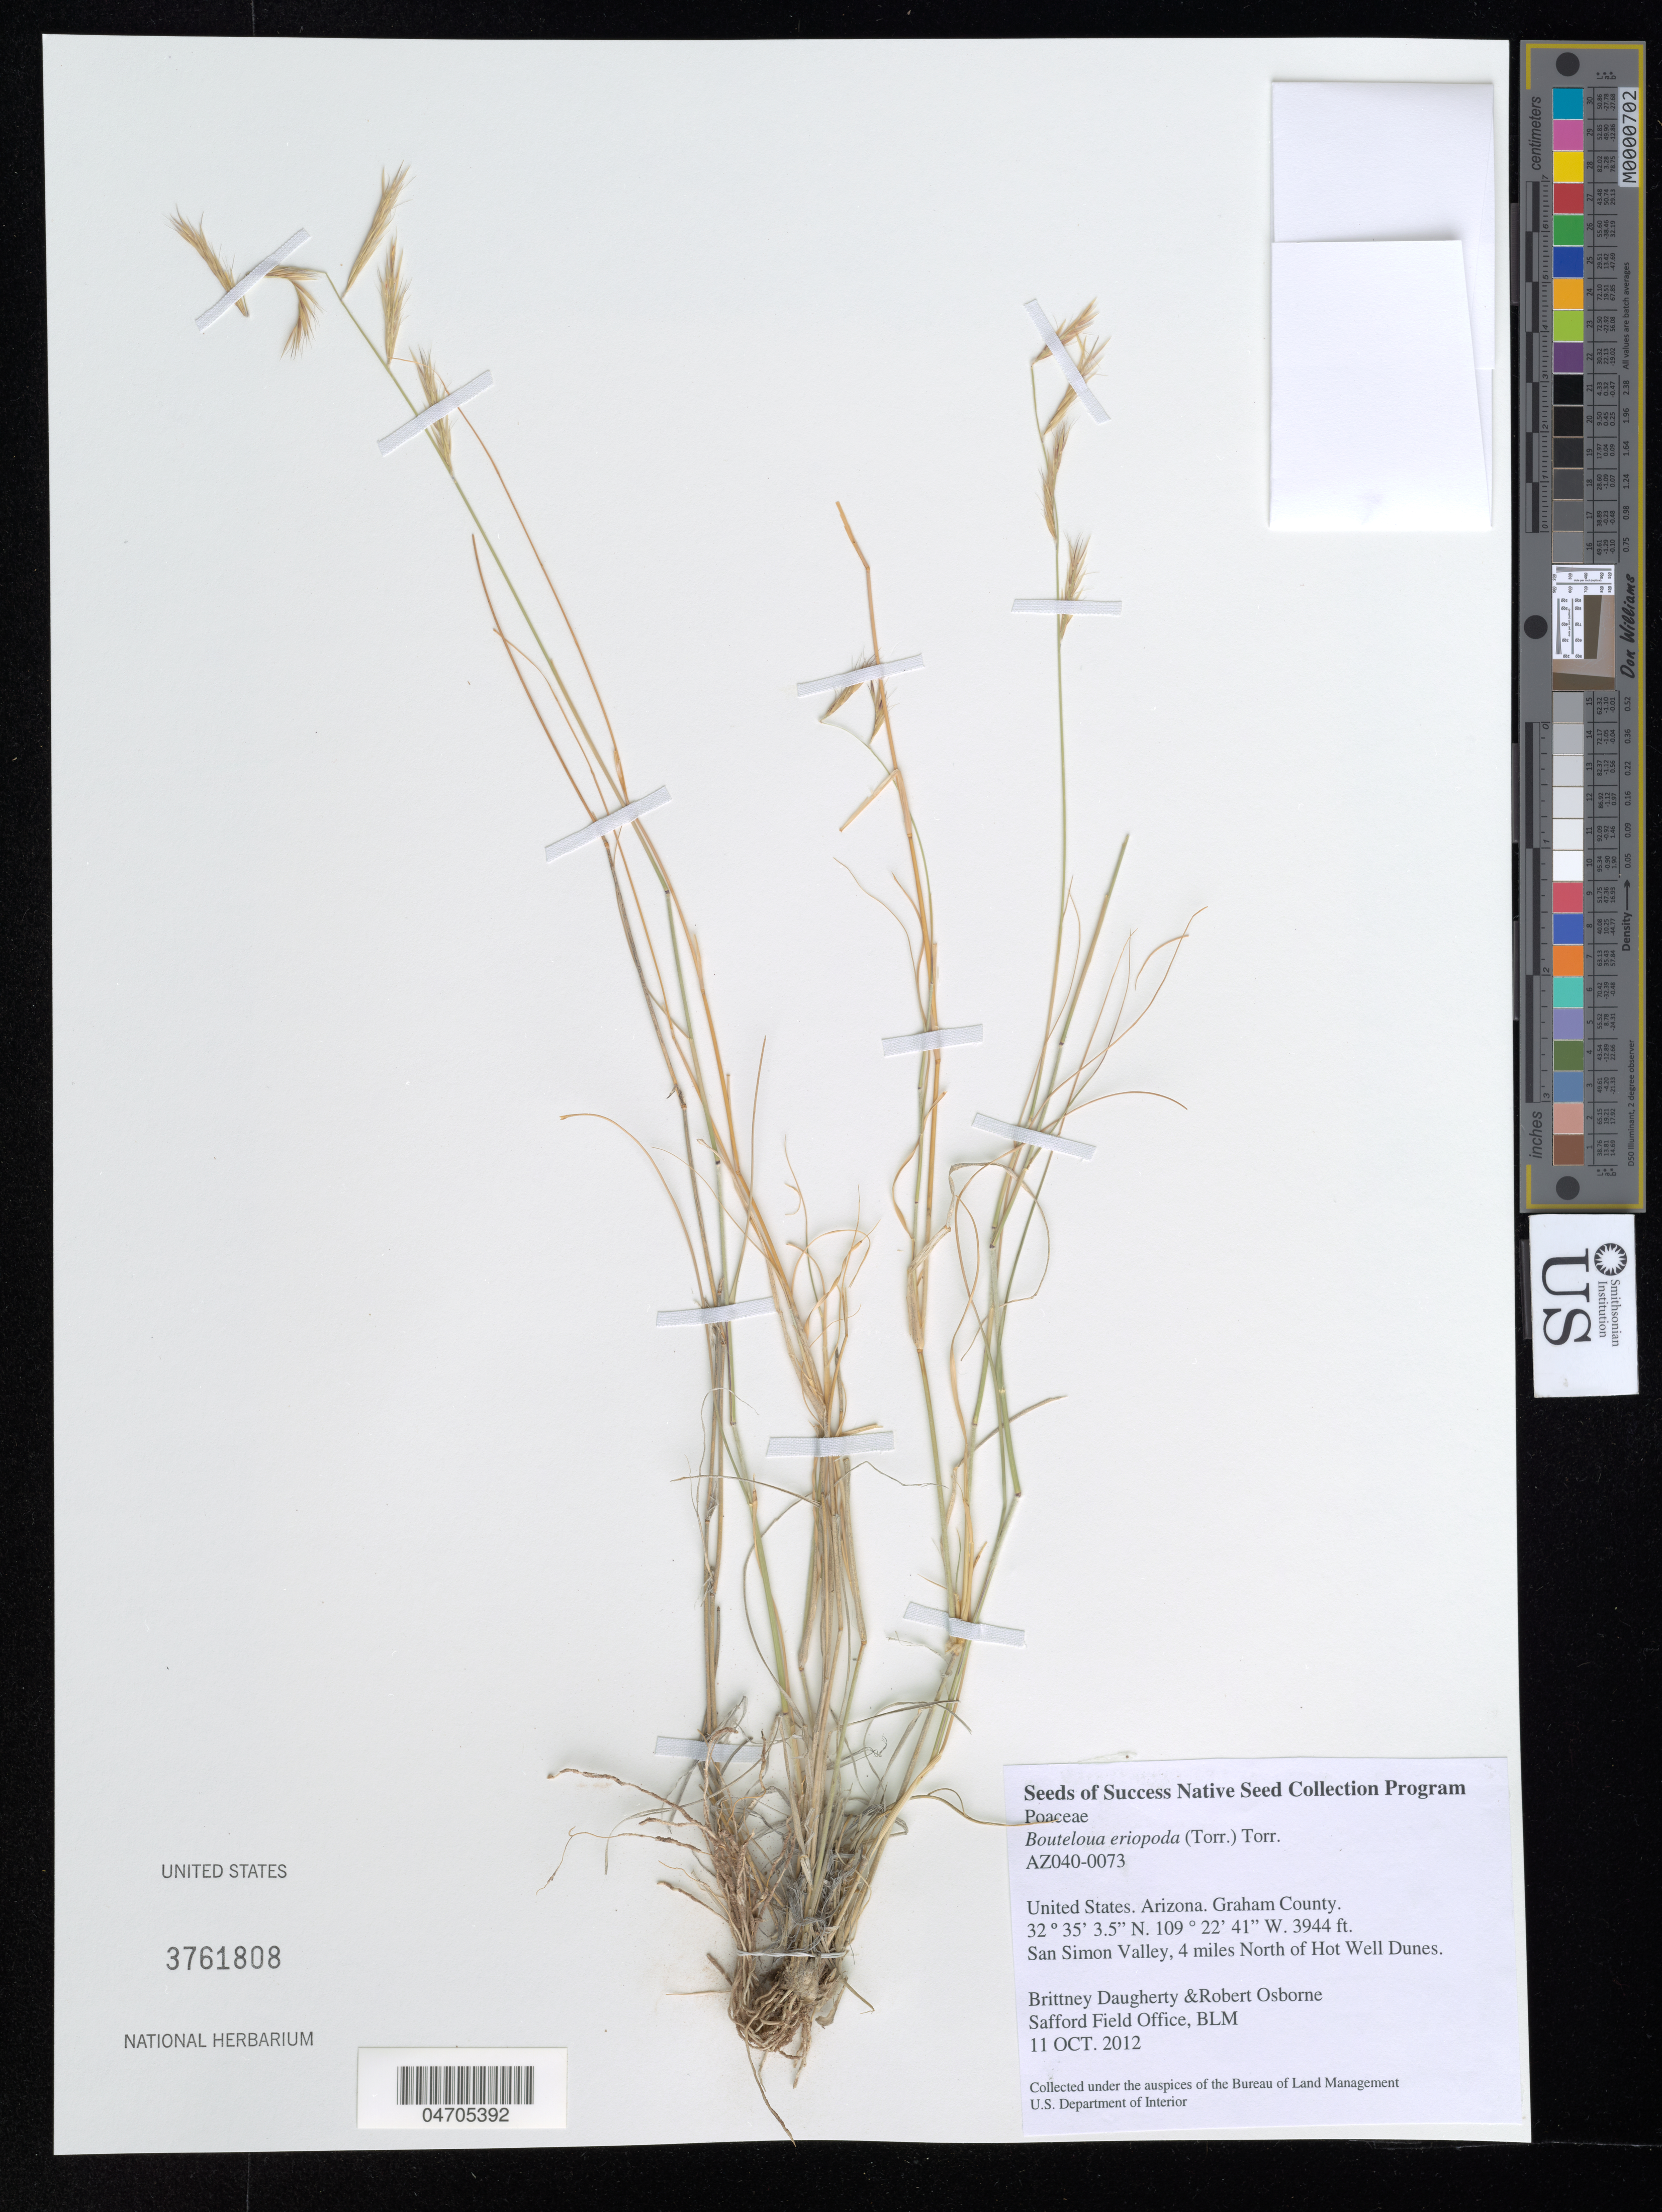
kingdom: Plantae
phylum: Tracheophyta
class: Liliopsida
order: Poales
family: Poaceae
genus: Bouteloua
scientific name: Bouteloua eriopoda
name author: (Torr.) Torr.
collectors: B. Daugherty & R. Osborne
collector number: AZ040-0073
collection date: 2012-10-11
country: United States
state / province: Arizona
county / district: Graham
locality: Graham County. San Simon Valley, 4 miles North of Hot Well Dunes.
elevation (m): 1202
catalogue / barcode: US 3761808